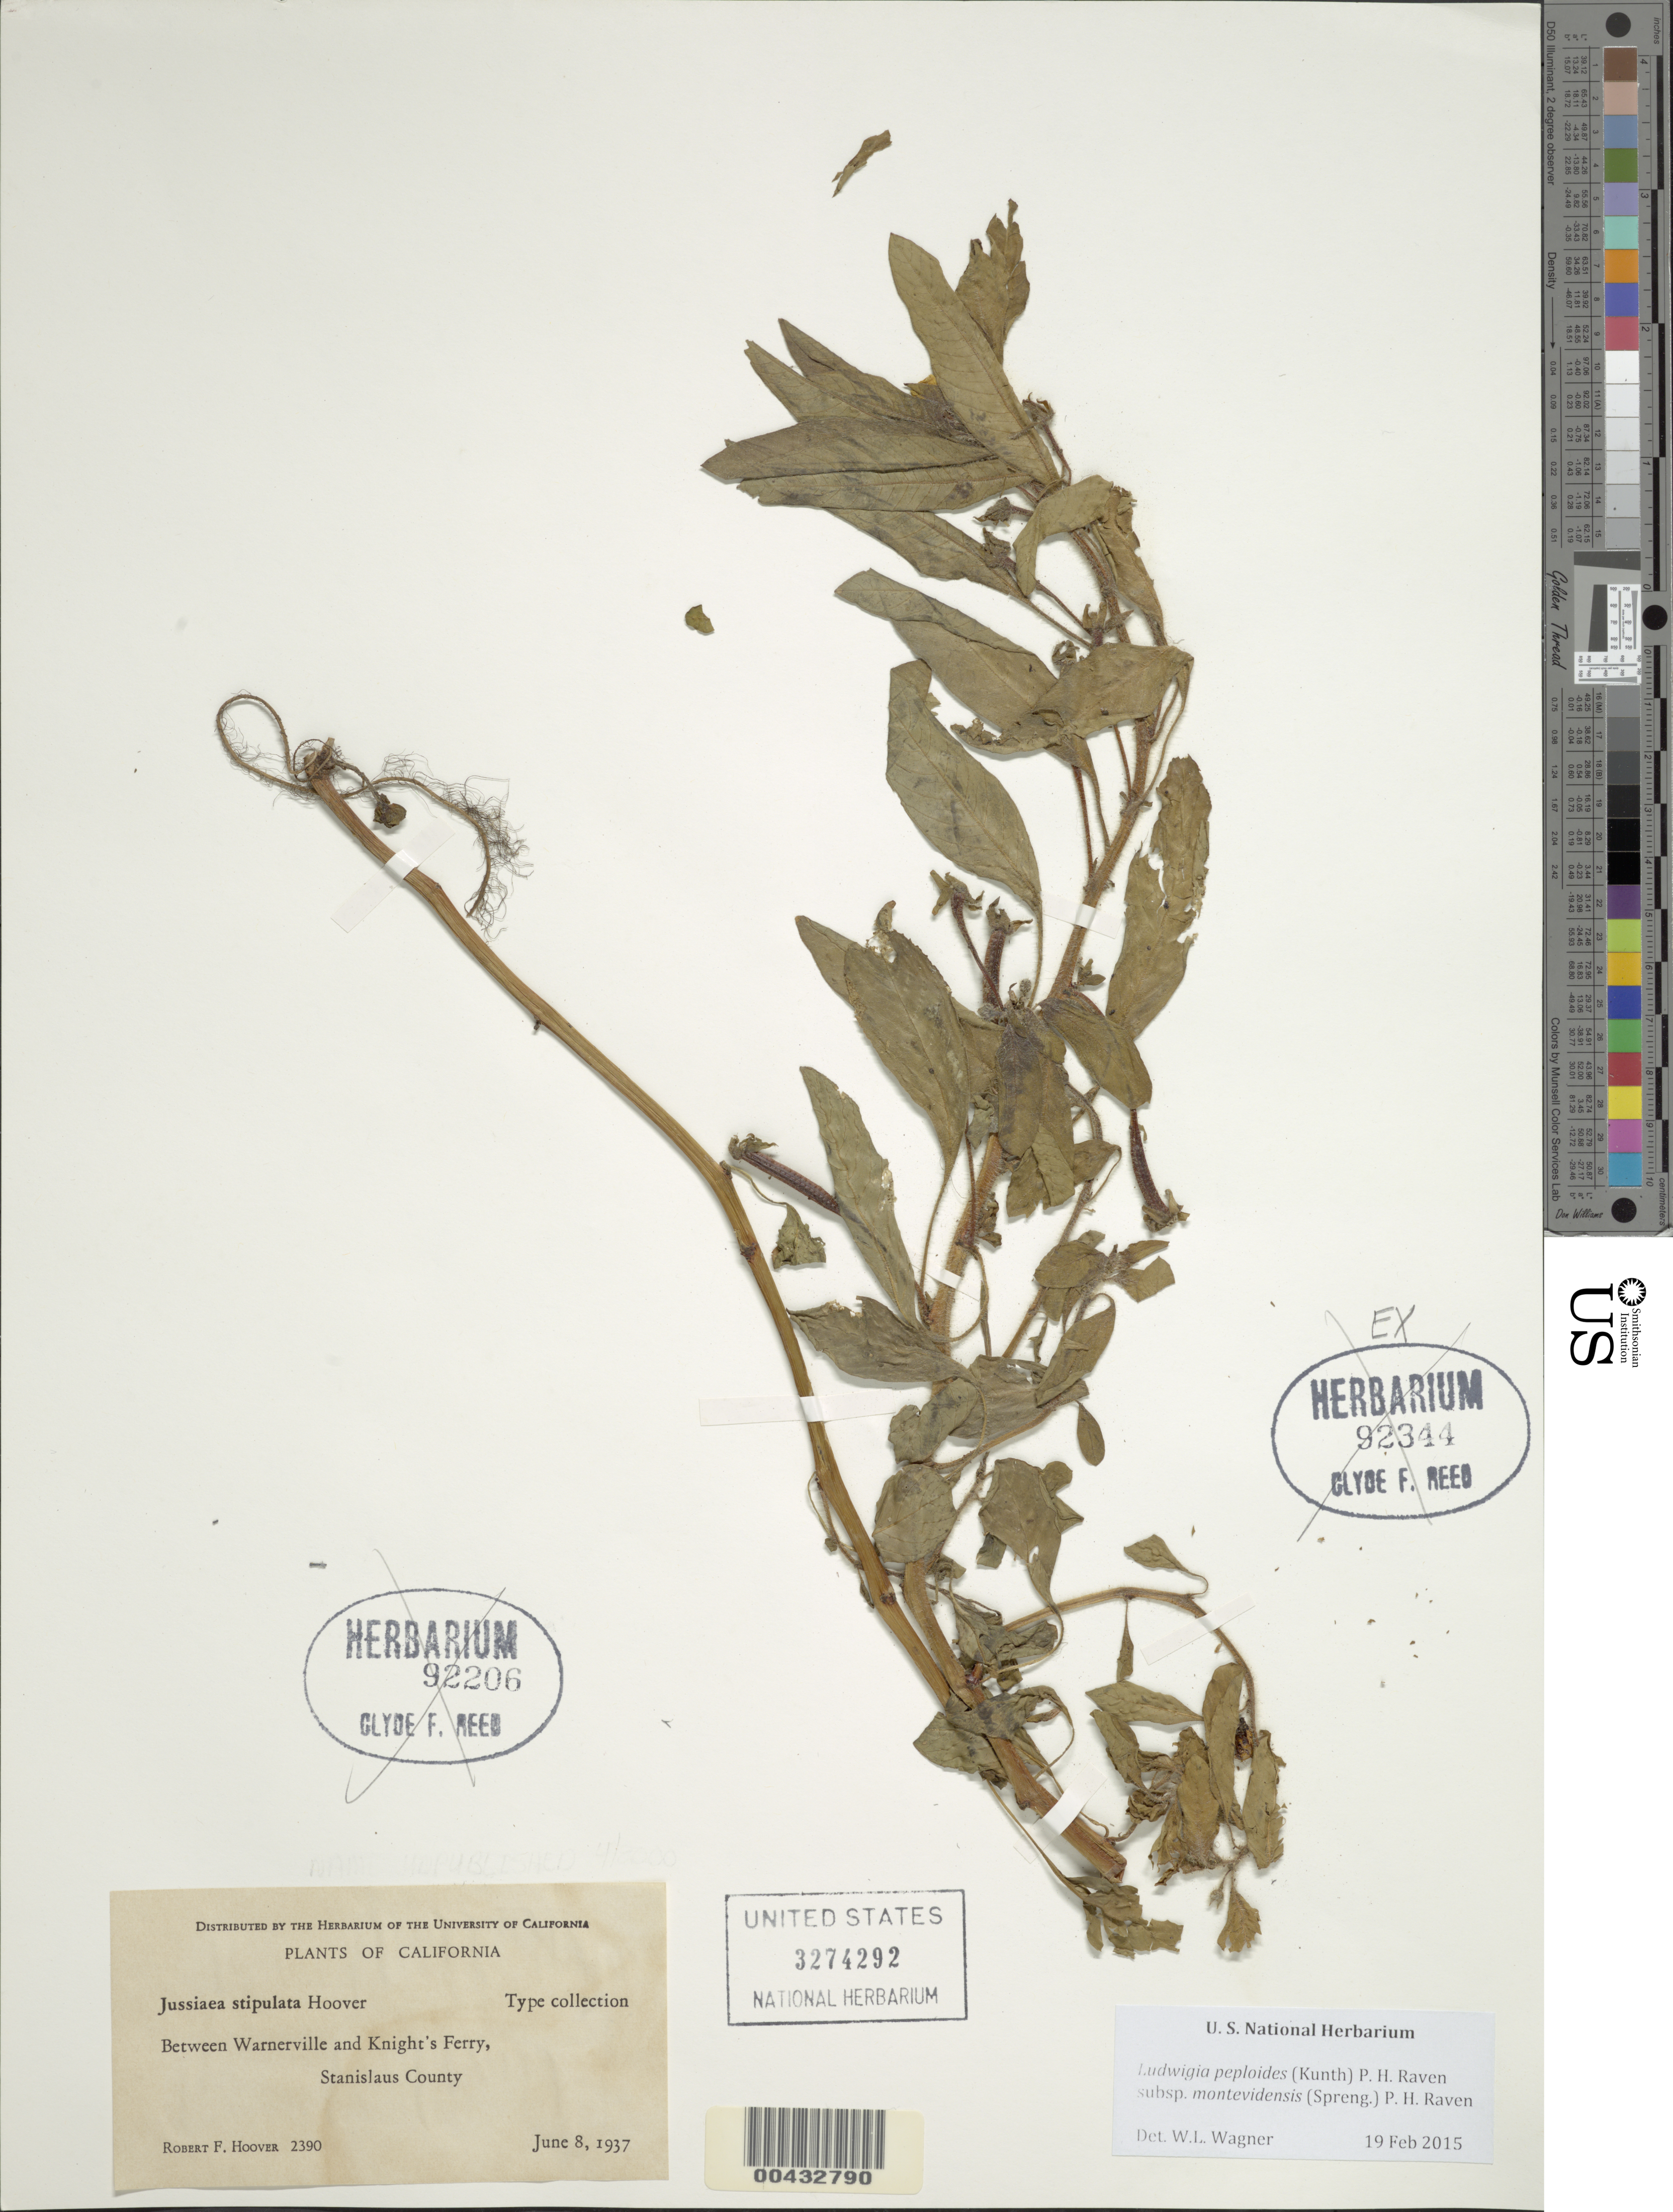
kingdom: Plantae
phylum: Tracheophyta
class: Magnoliopsida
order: Myrtales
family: Onagraceae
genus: Ludwigia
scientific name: Ludwigia peploides subsp. montevidensis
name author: (Spreng.) P.H. Raven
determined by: Wagner, W. L., (BOT), Smithsonian Institution - National Museum of Natural History (UNITED STATES)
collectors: R. F. Hoover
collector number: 2390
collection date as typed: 08 Jun 1937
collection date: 1937-06-08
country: United States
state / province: California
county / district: Stanislaus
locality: Between warnerville & knight's ferry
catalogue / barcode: US 3274292